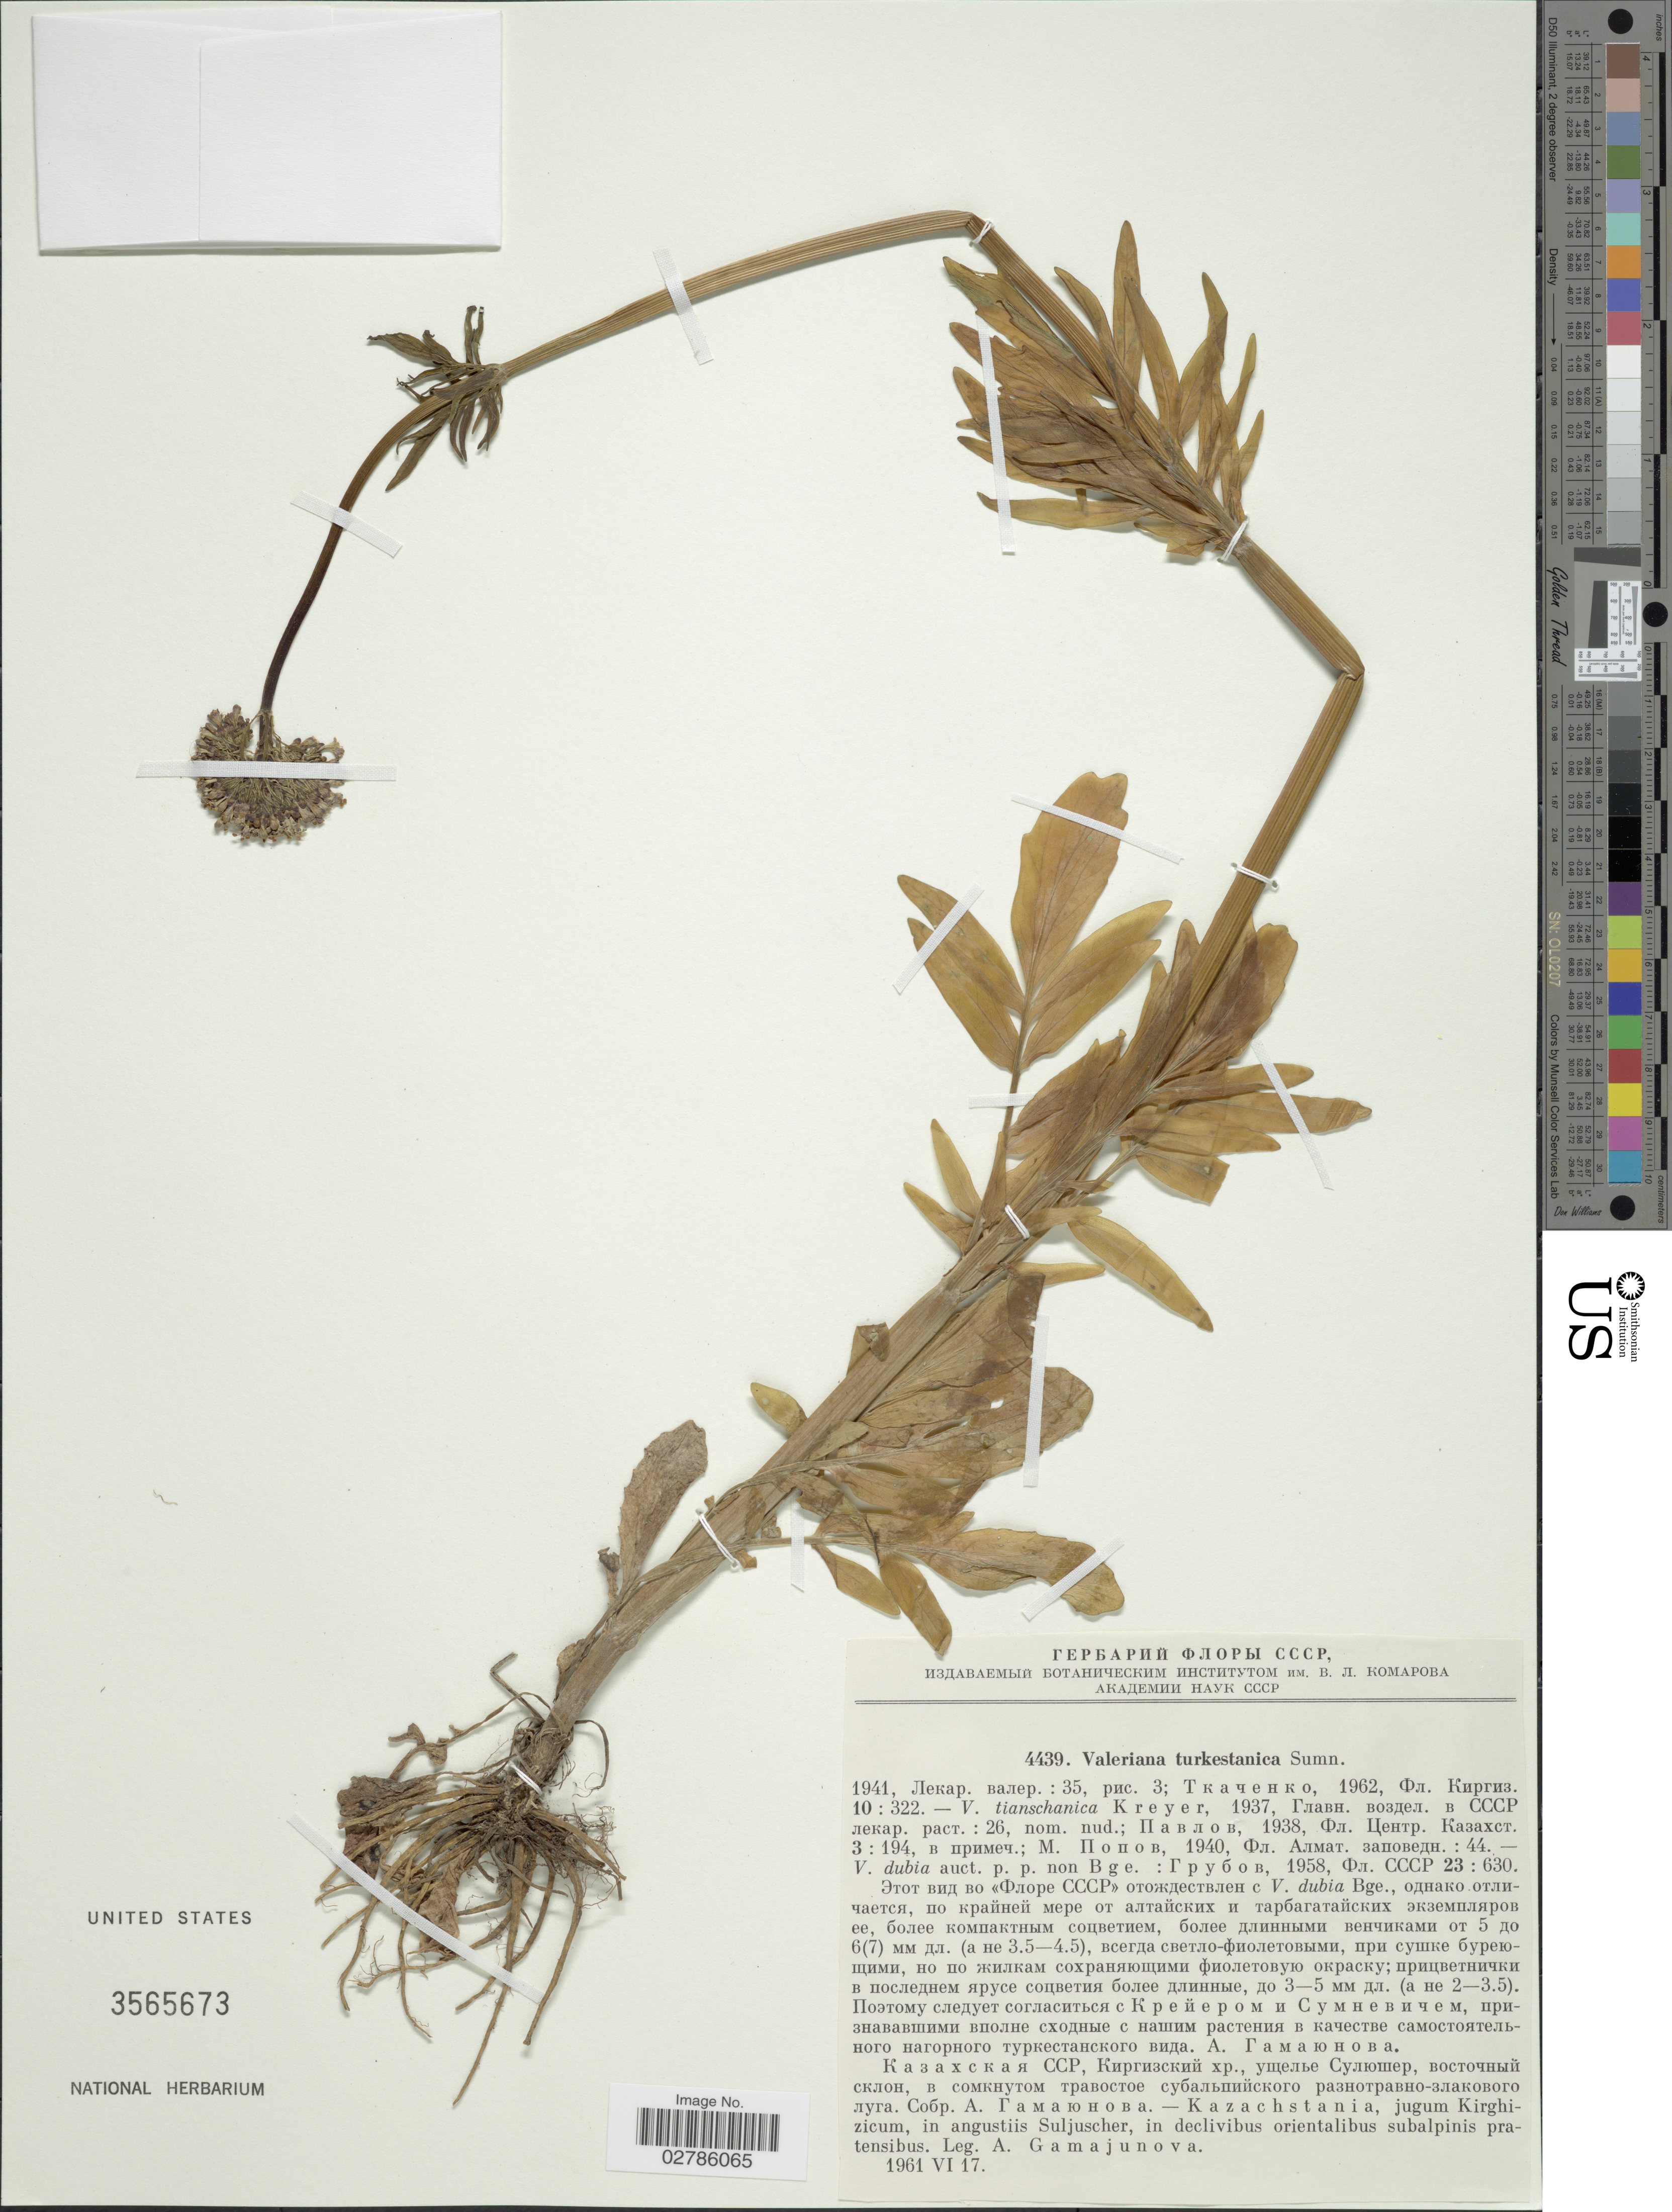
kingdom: Plantae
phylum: Tracheophyta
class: Magnoliopsida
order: Dipsacales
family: Caprifoliaceae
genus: Valeriana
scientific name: Valeriana turkestanica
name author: Sumnev.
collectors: A. P. Gamajunova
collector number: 4439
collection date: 1961-06-17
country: Kazakhstan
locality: Kazachstania, jugum Kirghizicum, in angustiis Suljuscher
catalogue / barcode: US 3565673